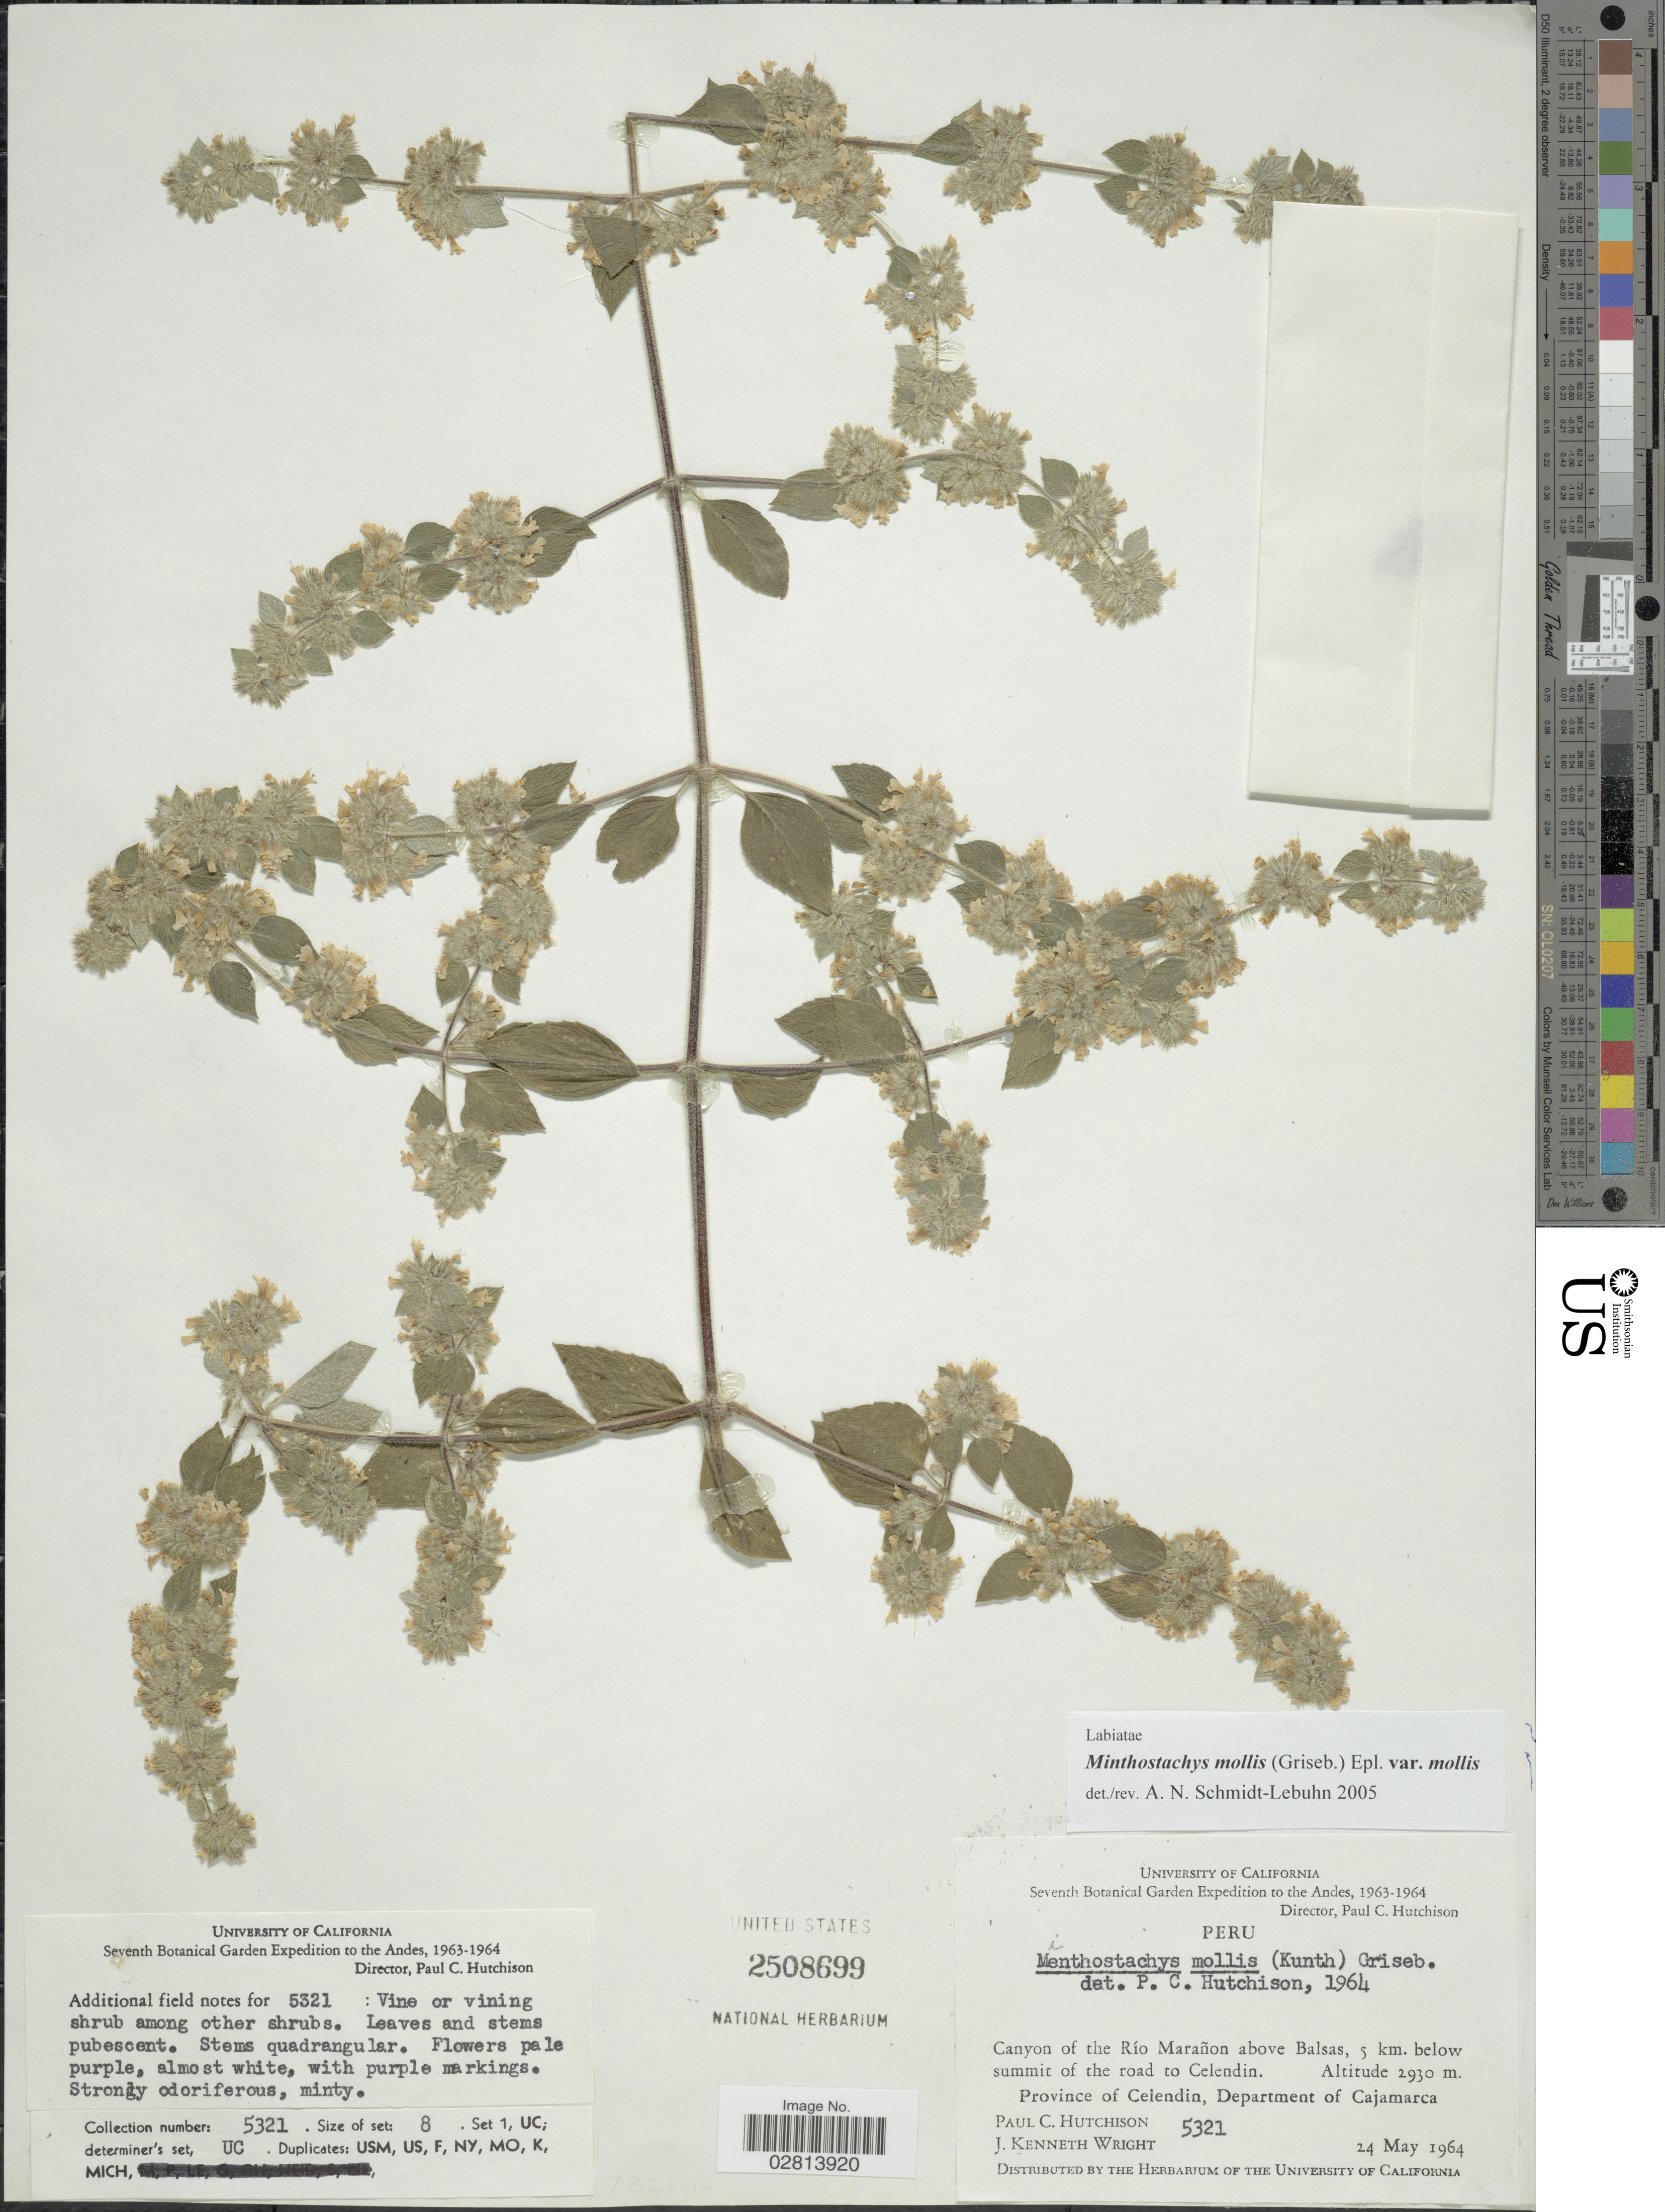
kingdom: Plantae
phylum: Tracheophyta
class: Magnoliopsida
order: Lamiales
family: Lamiaceae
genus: Minthostachys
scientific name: Minthostachys mollis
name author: (Kunth) Griseb.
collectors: P. C. Hutchison & J. K. Wright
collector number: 5321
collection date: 1964-05-24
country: Peru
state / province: Cajamarca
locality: Andes. Canyon of the Río Marañon above Balsas, 5 km. below summit of the road to Celendin. Province of Celendin, Department of Cajamarca.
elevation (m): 2930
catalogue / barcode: US 2508699